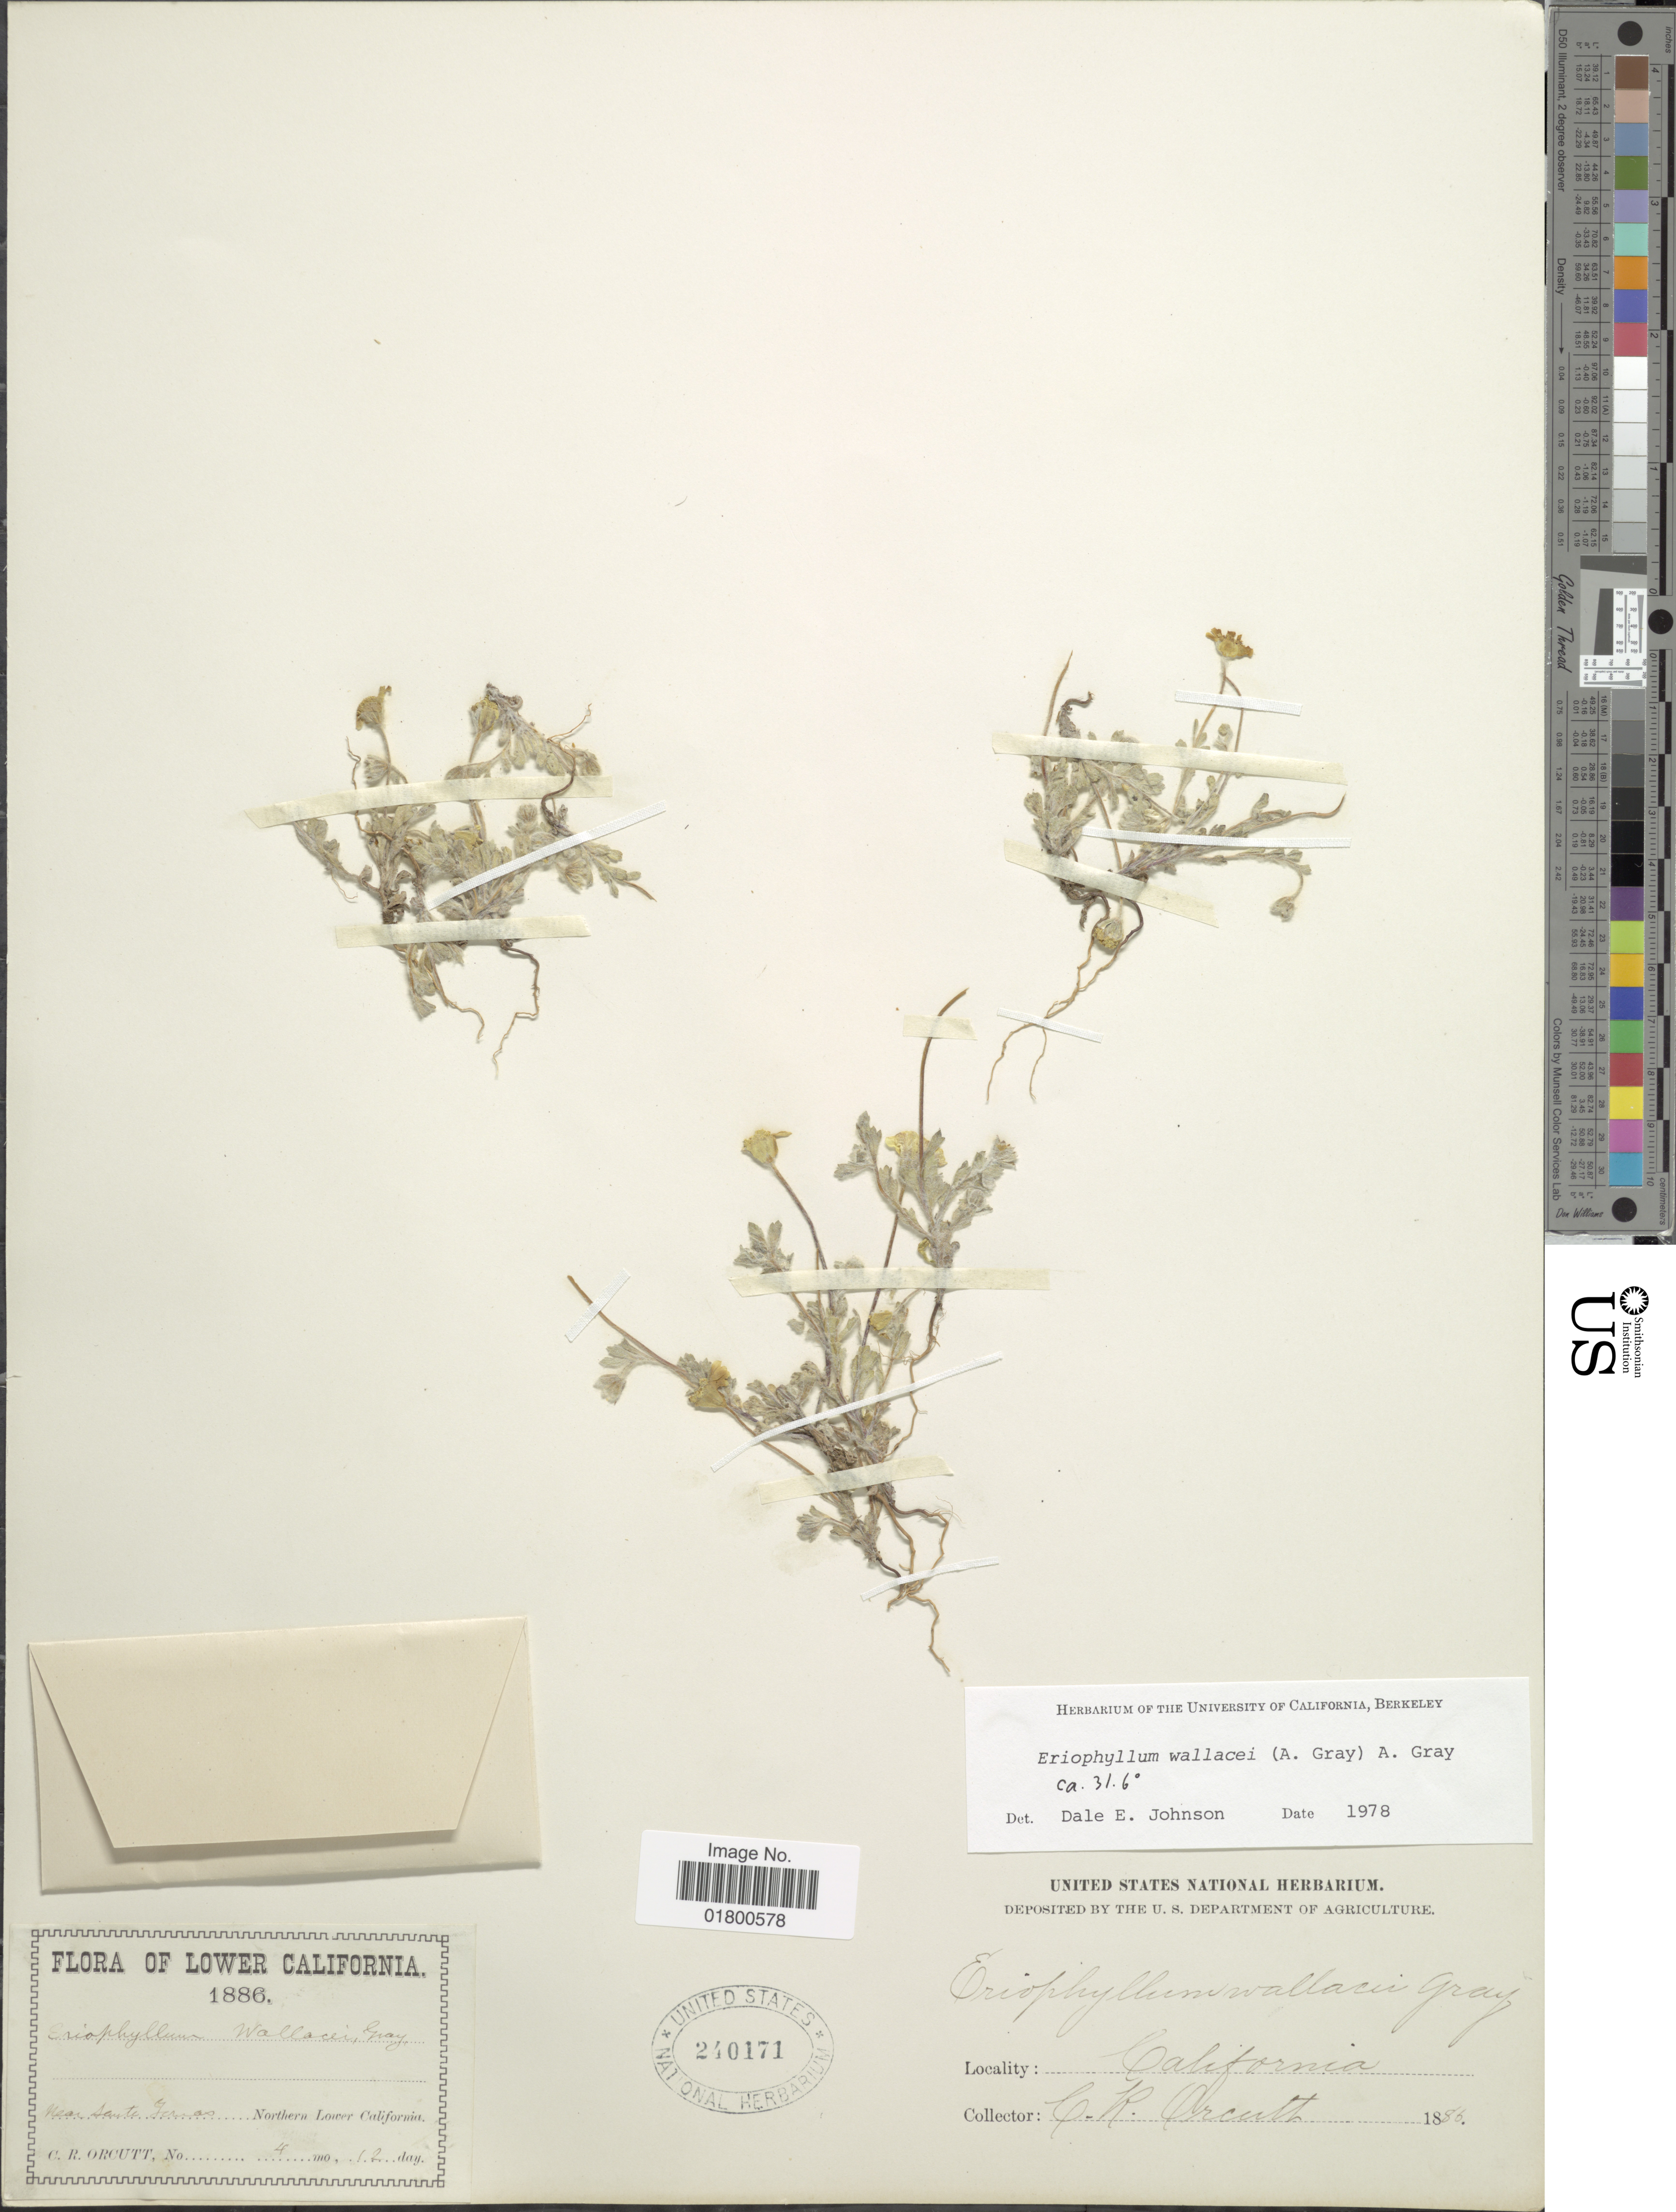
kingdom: Plantae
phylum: Tracheophyta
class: Magnoliopsida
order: Asterales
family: Asteraceae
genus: Eriophyllum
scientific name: Eriophyllum wallacei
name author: (A. Gray) A. Gray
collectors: C. R. Orcutt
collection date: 1886-04-12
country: Mexico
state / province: Baja California Norte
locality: Near Santo Tomas, Northern Lower California.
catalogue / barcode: US 240171